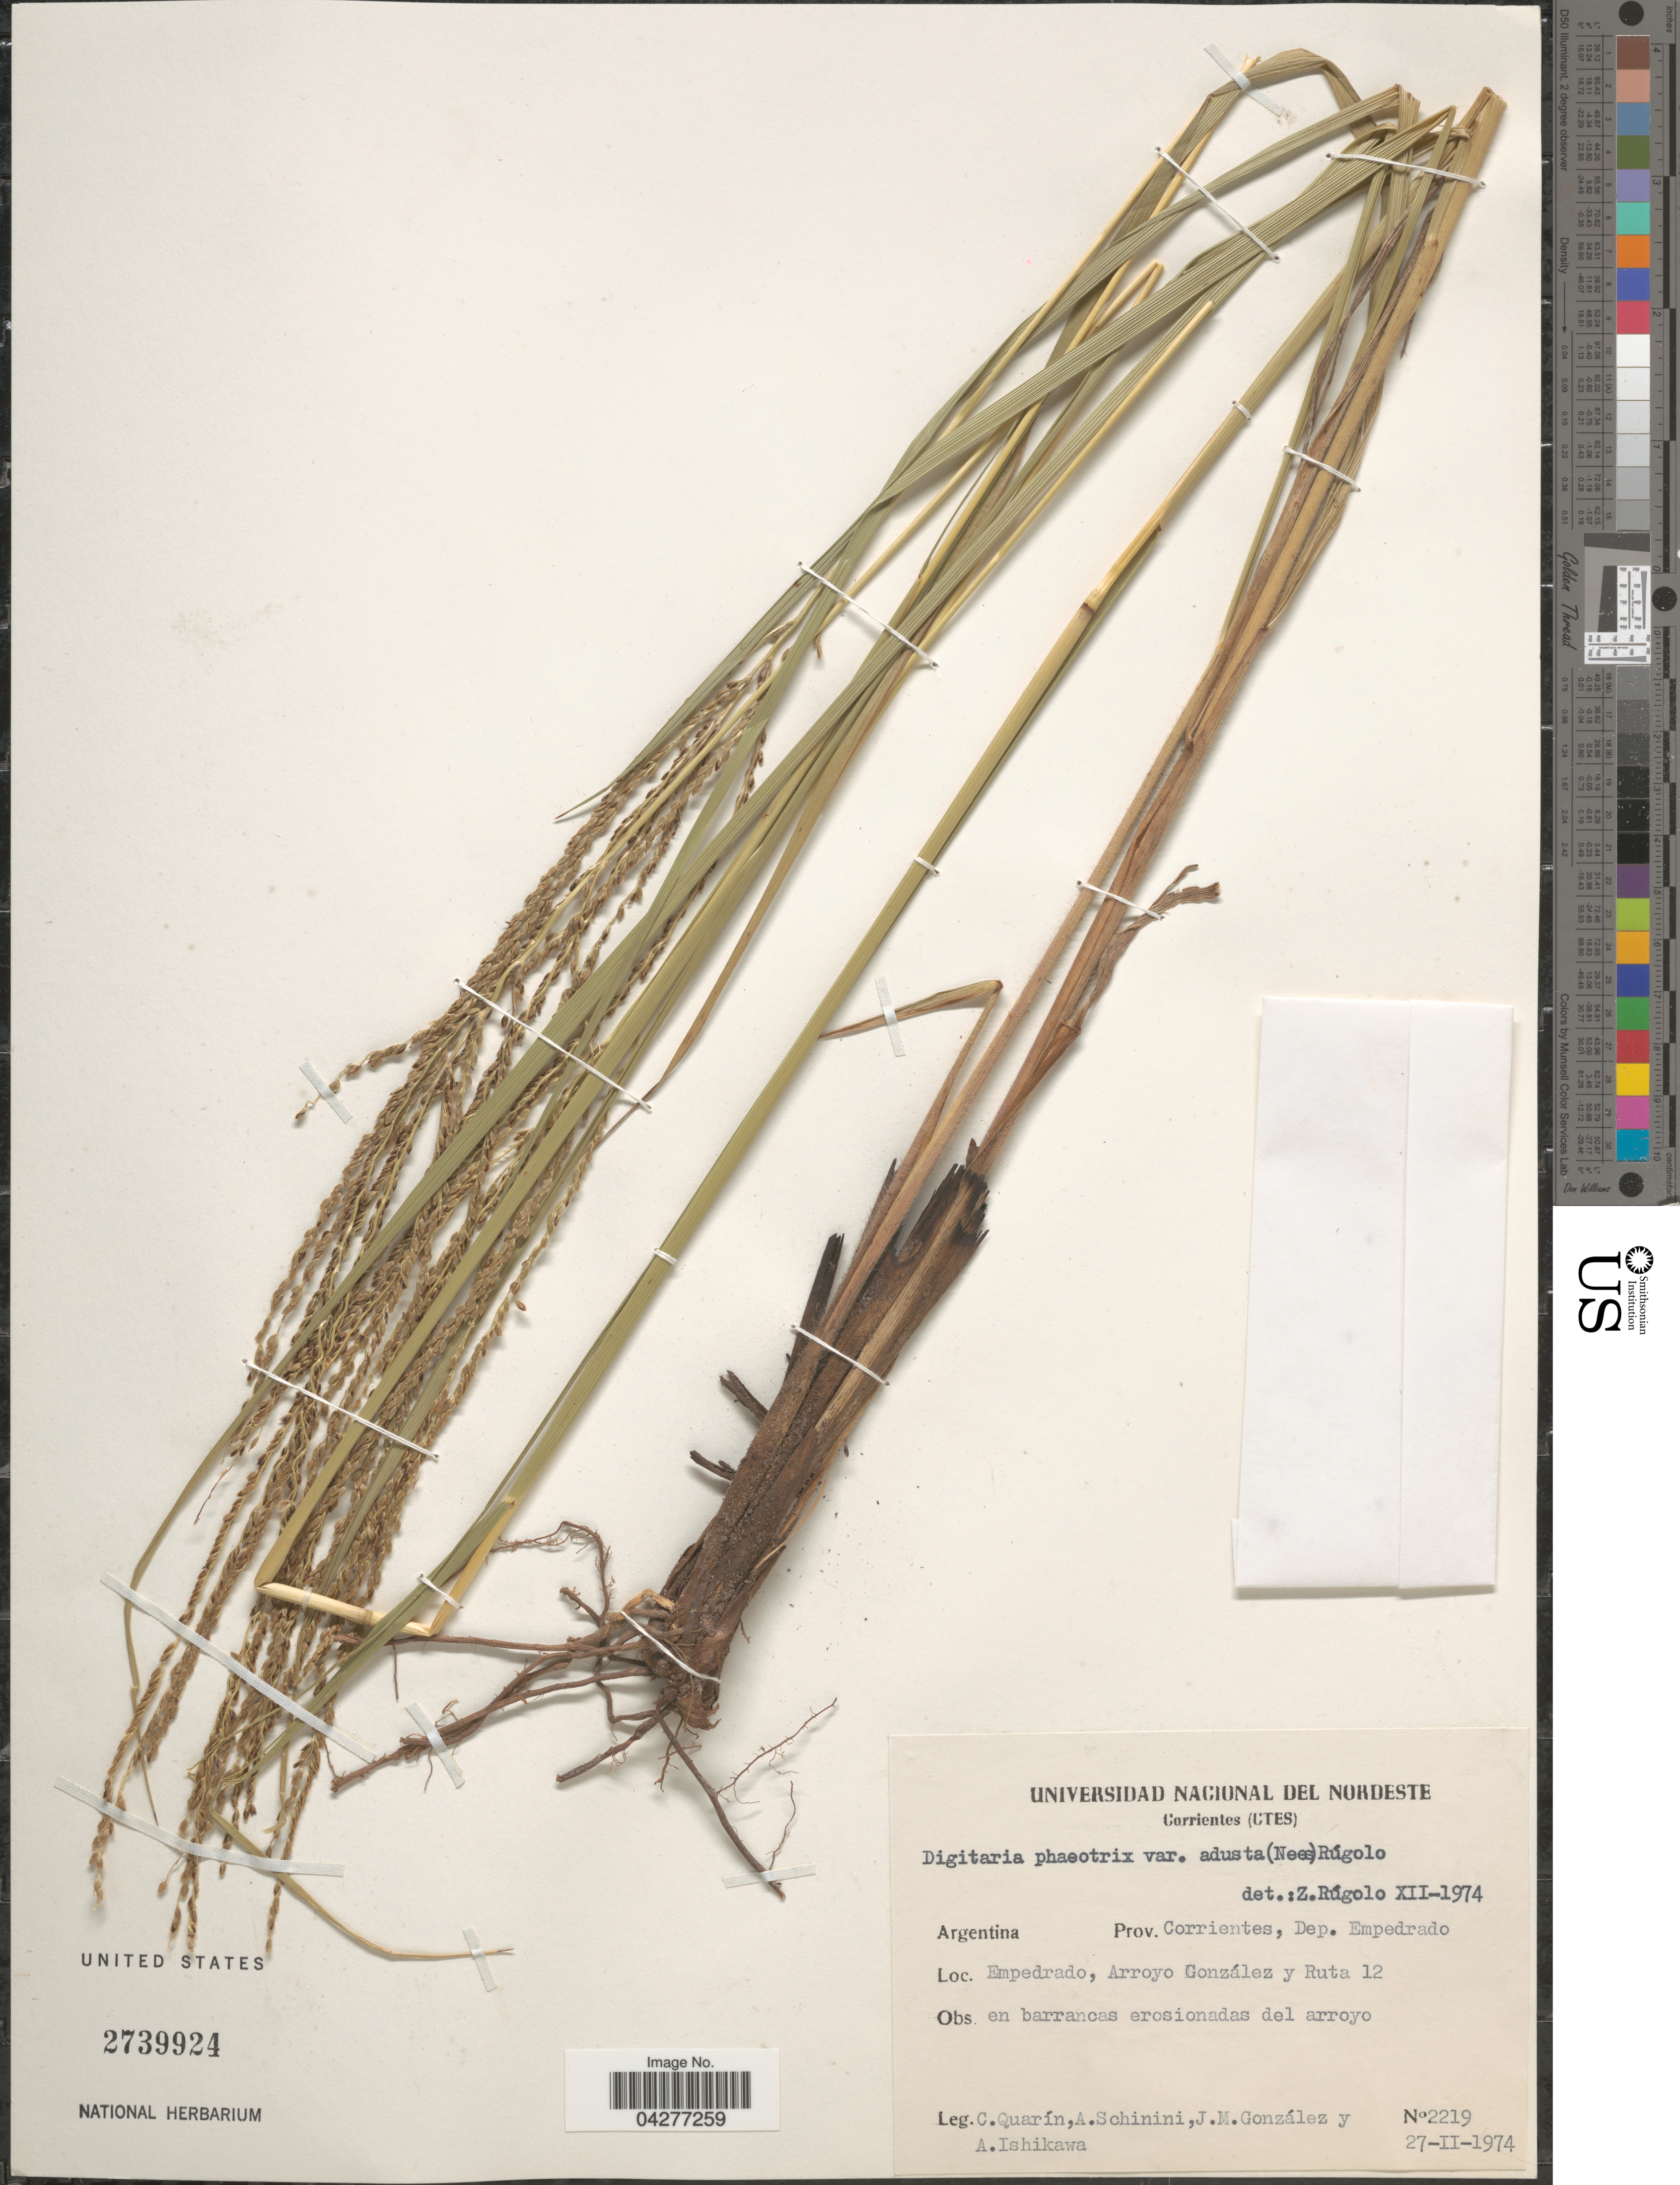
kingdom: Plantae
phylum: Tracheophyta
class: Liliopsida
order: Poales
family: Poaceae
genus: Digitaria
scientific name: Digitaria phaeothrix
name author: (Trin.) Parodi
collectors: C. Quarin, A. Schinini, J. M. Gonzalez & A. Ishikawa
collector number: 2219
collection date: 1974-02-27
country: Argentina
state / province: Corrientes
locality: Dep. Empedrado. Empedrado, Arroyo González y Ruta 12 en barrancas erosianadas del arroyo.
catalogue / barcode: US 2739924